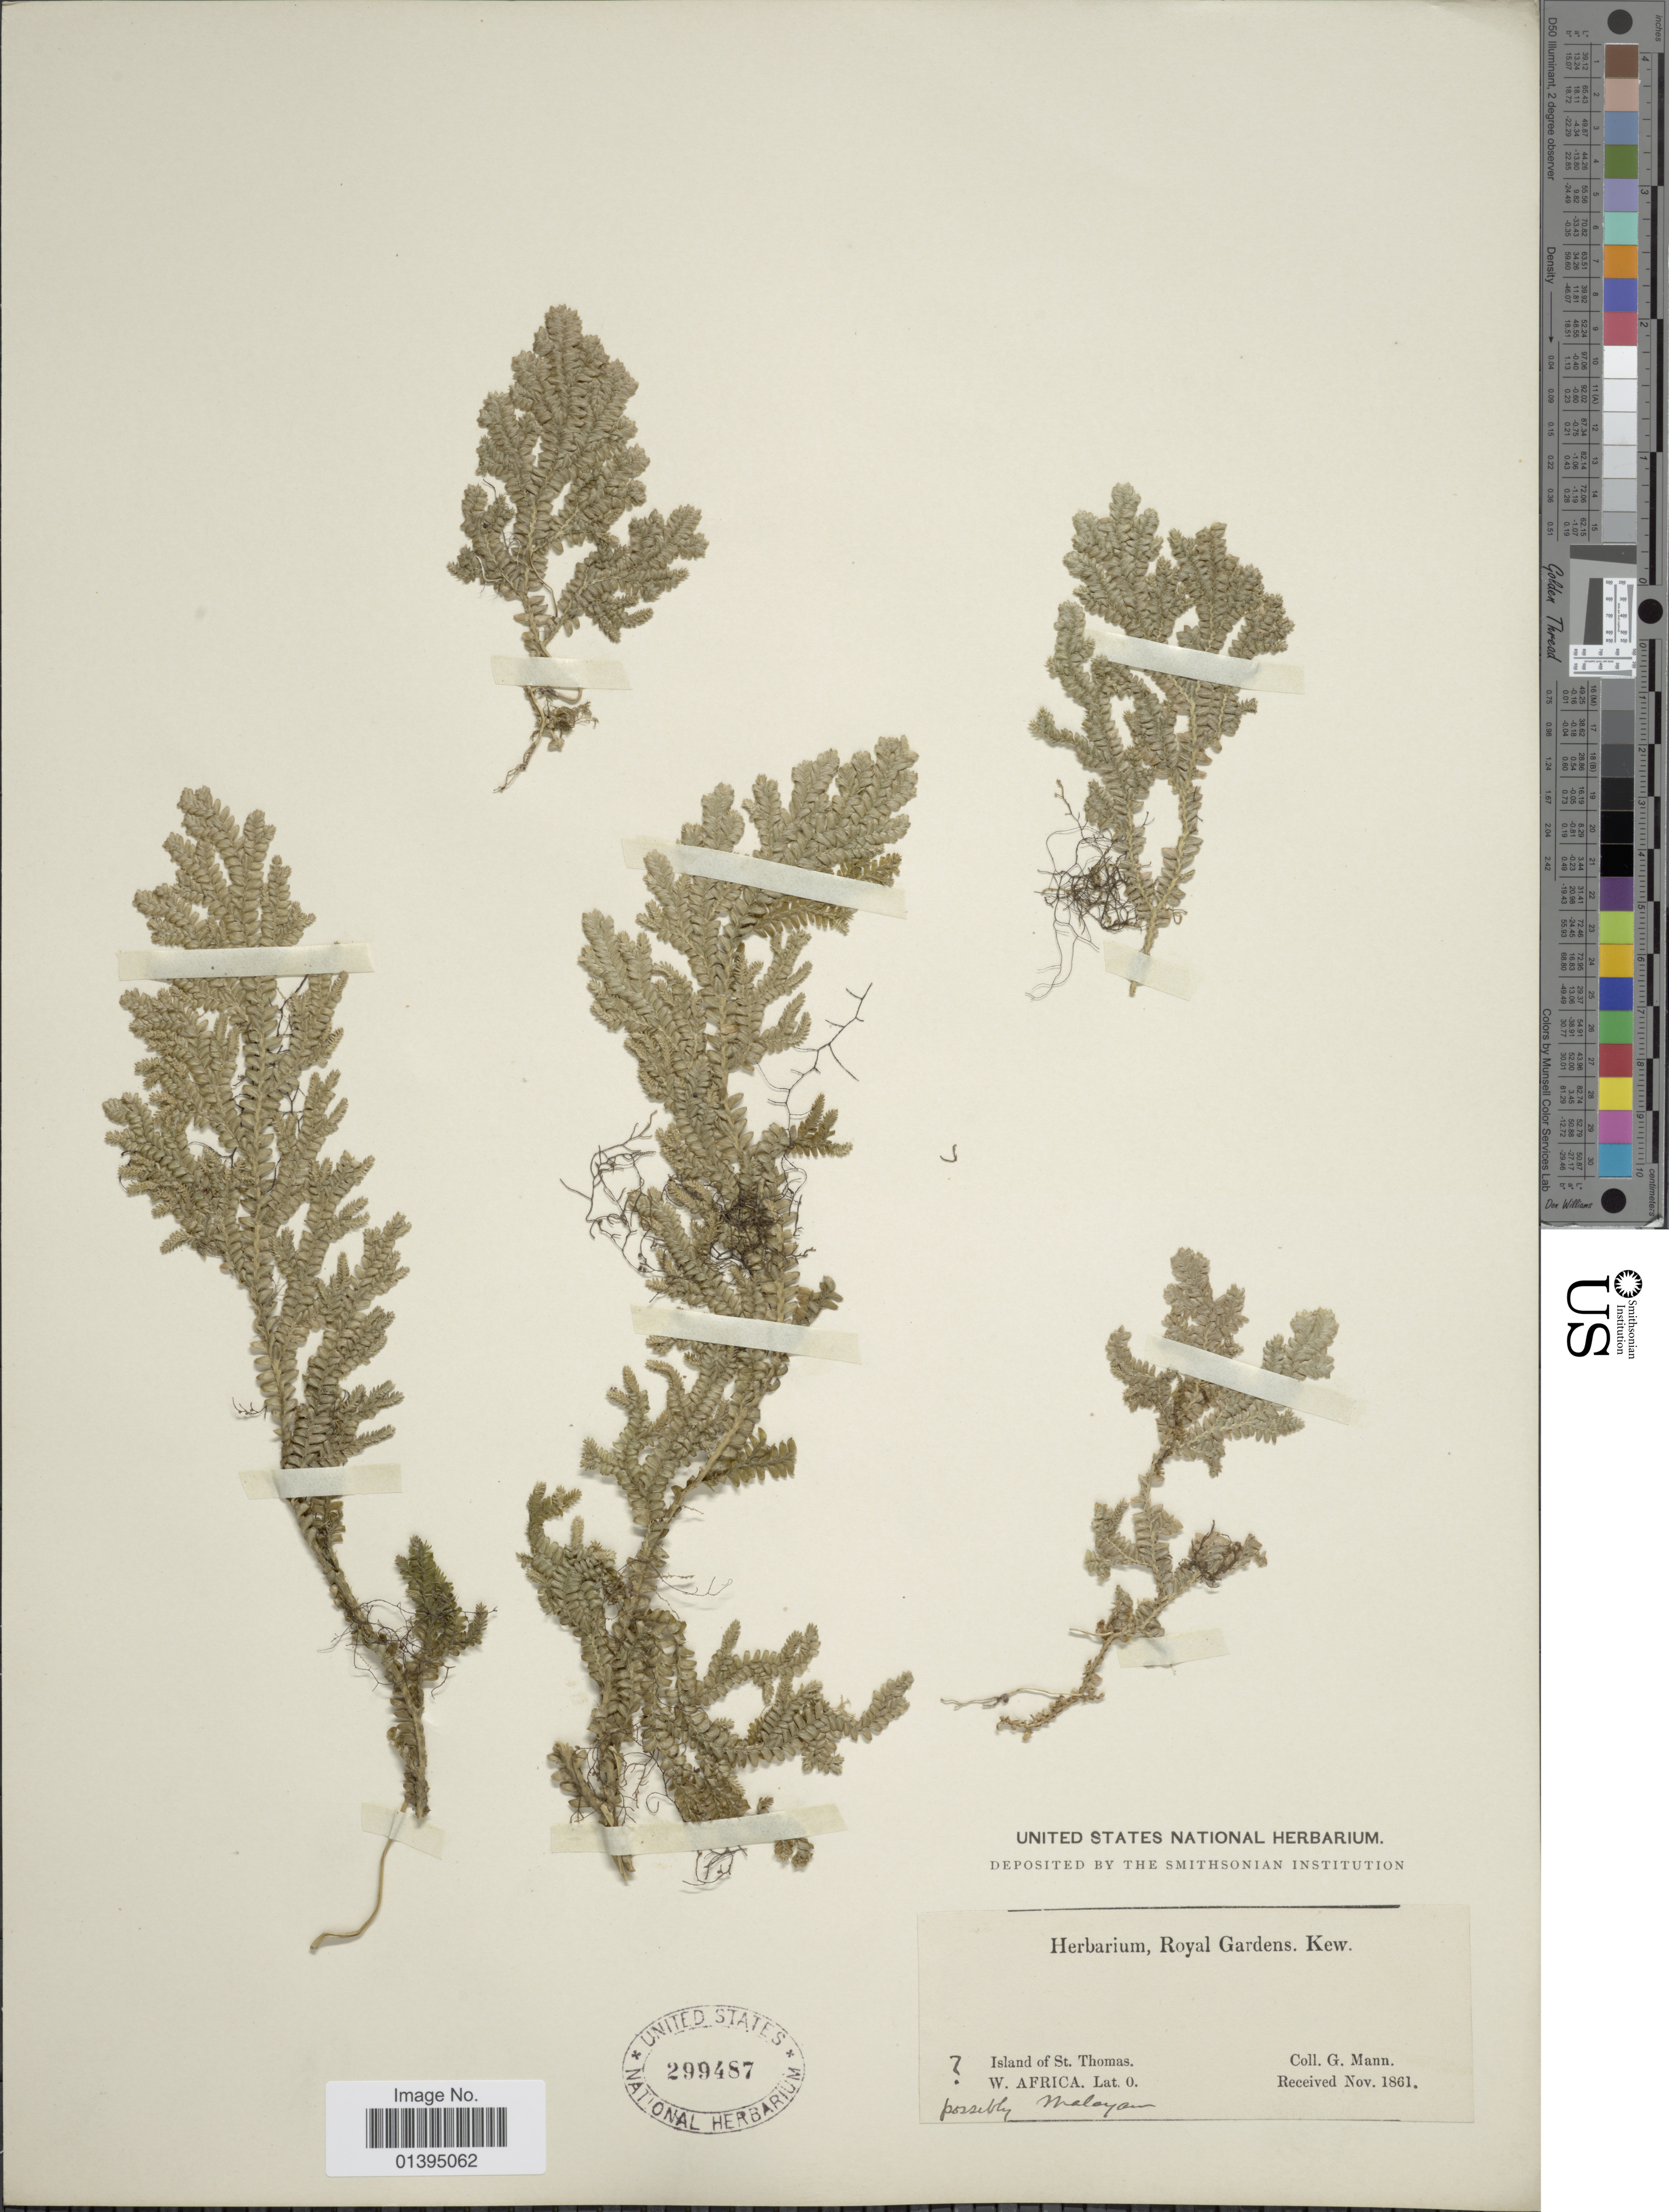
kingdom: Plantae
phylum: Tracheophyta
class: Lycopodiopsida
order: Selaginellales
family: Selaginellaceae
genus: Selaginella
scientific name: Selaginella sp.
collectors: G. Mann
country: São Tomé and Principe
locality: Island of St. Thomas, W. Africa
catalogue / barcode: US 299487